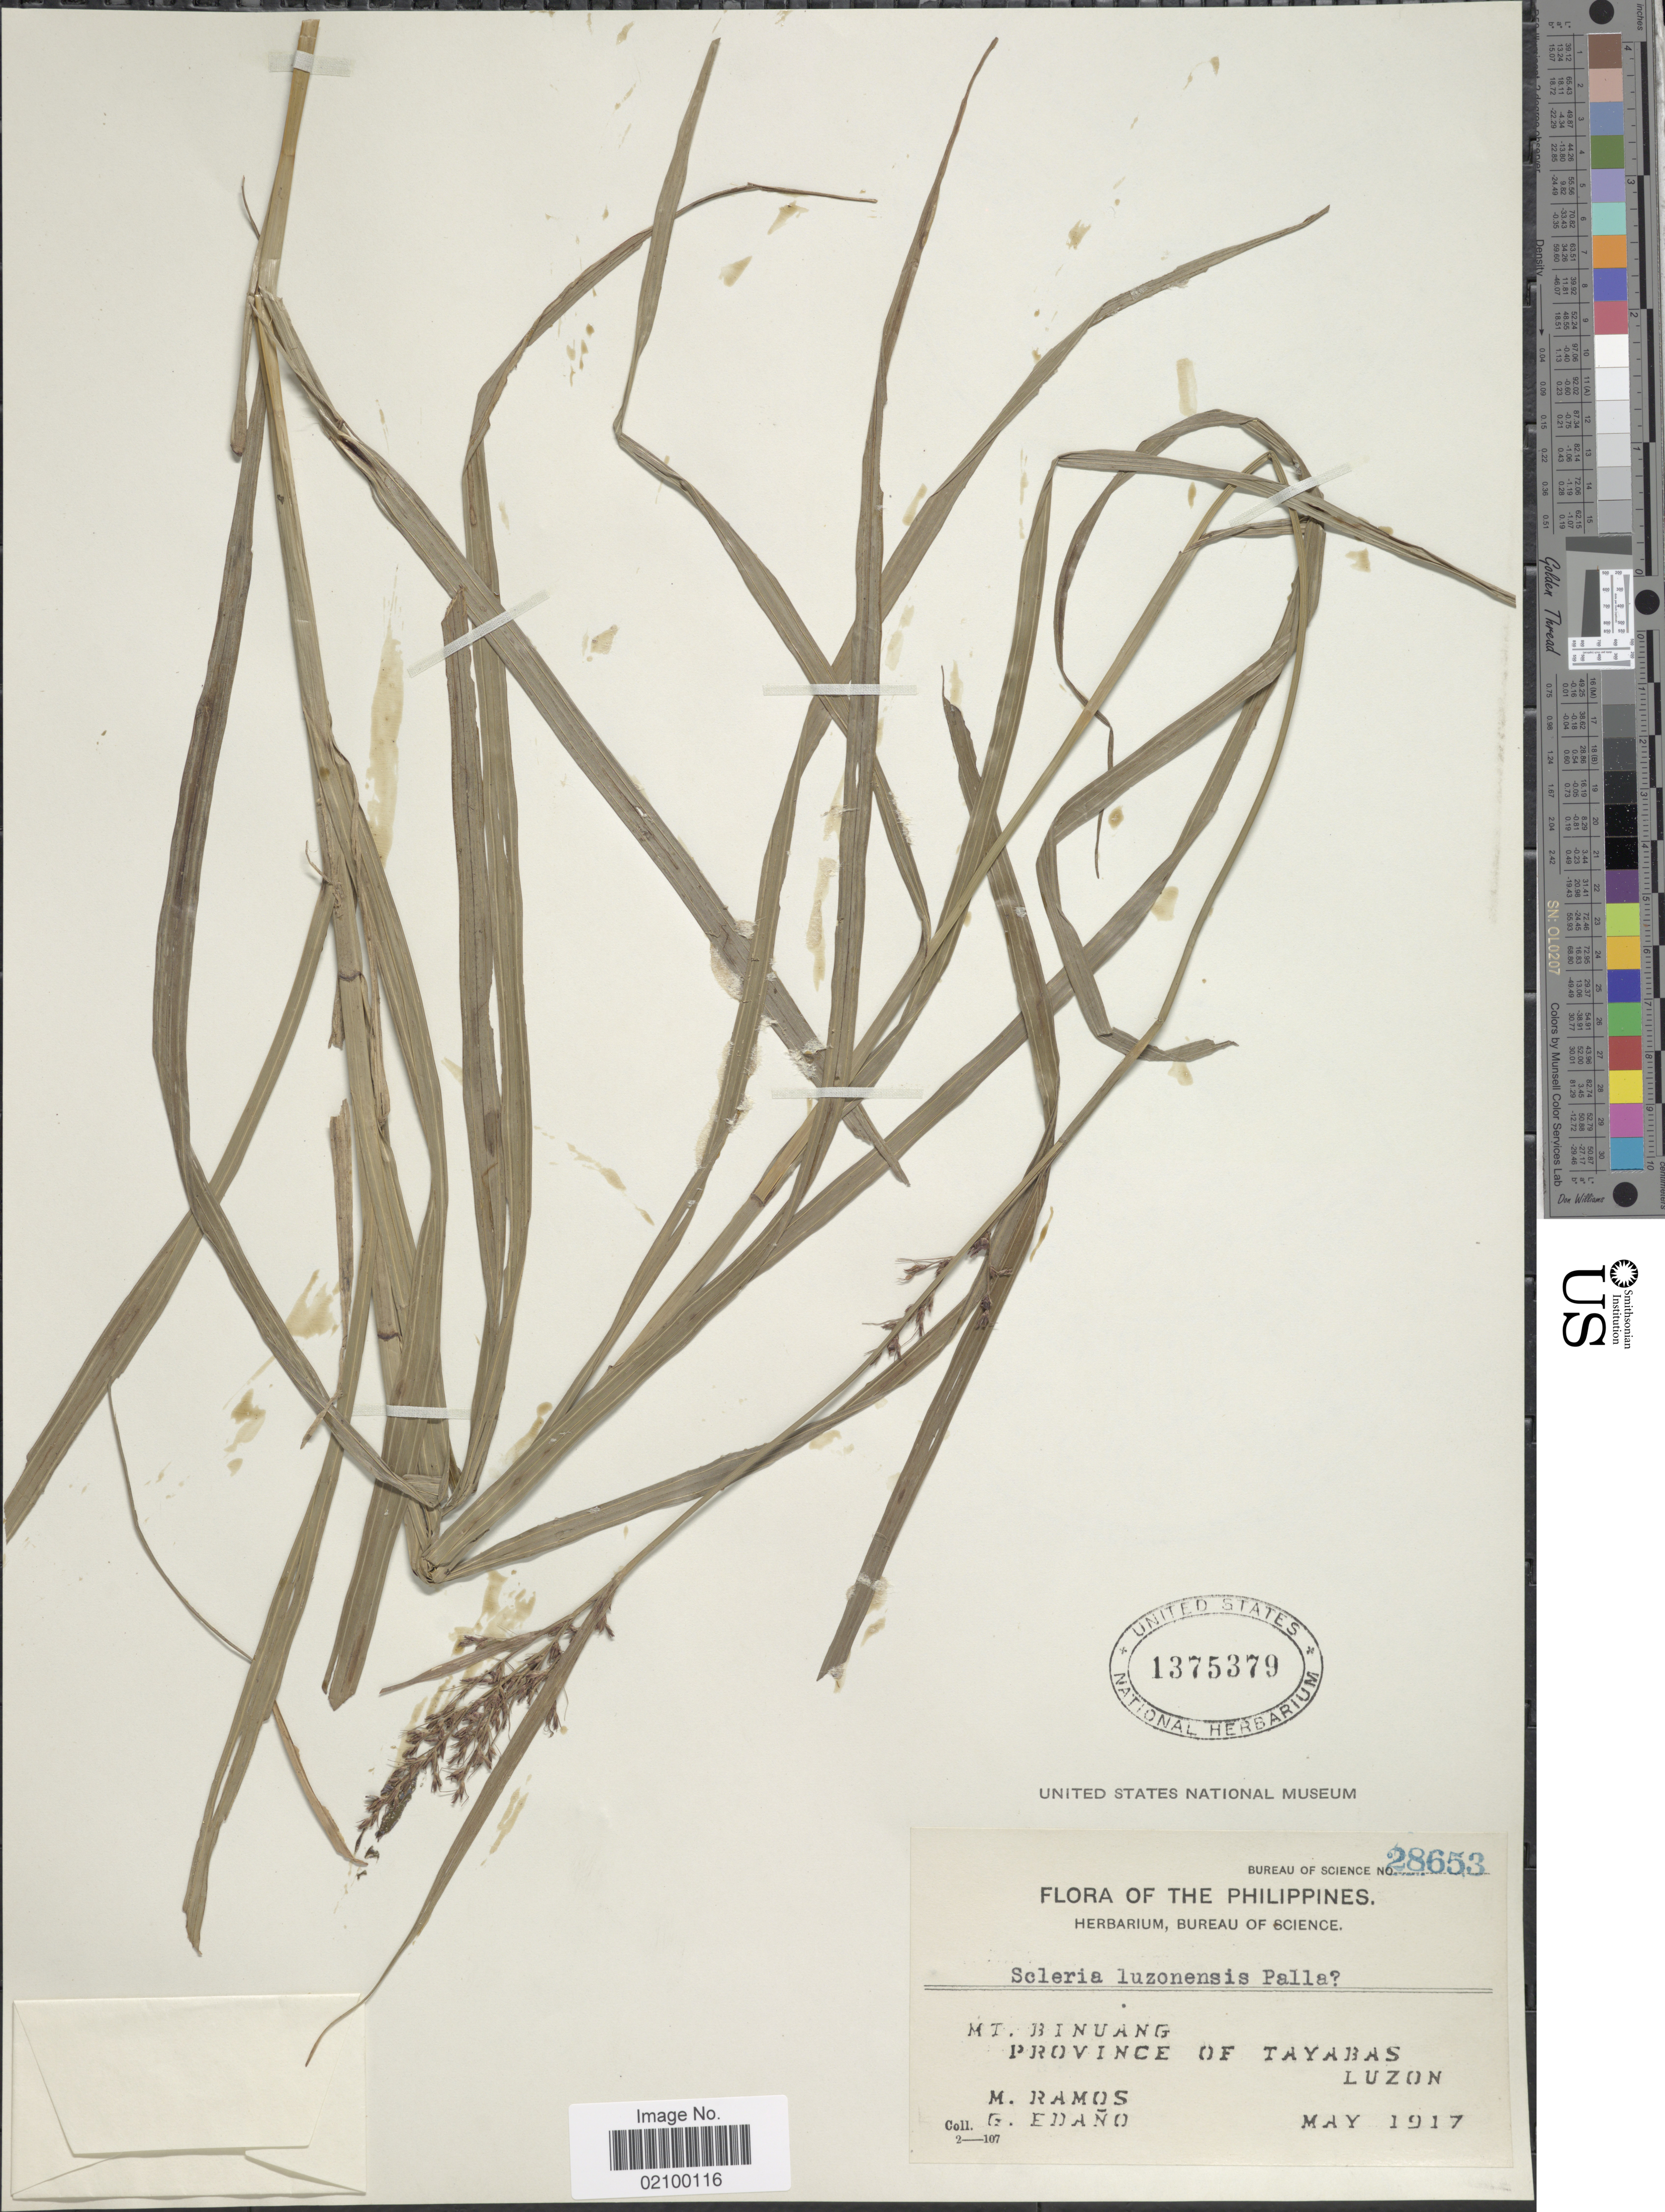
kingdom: Plantae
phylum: Tracheophyta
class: Liliopsida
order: Poales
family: Cyperaceae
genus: Scleria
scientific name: Scleria sp.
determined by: Strong, Mark T., (BOT), Smithsonian Institution - National Museum of Natural History (UNITED STATES)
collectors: M. Ramos & G. Edaño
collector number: Bureau of Science 28653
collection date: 1917-05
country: Philippines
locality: Mt. Binuang, Province of Tayabas, Luzon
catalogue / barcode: US 1375379